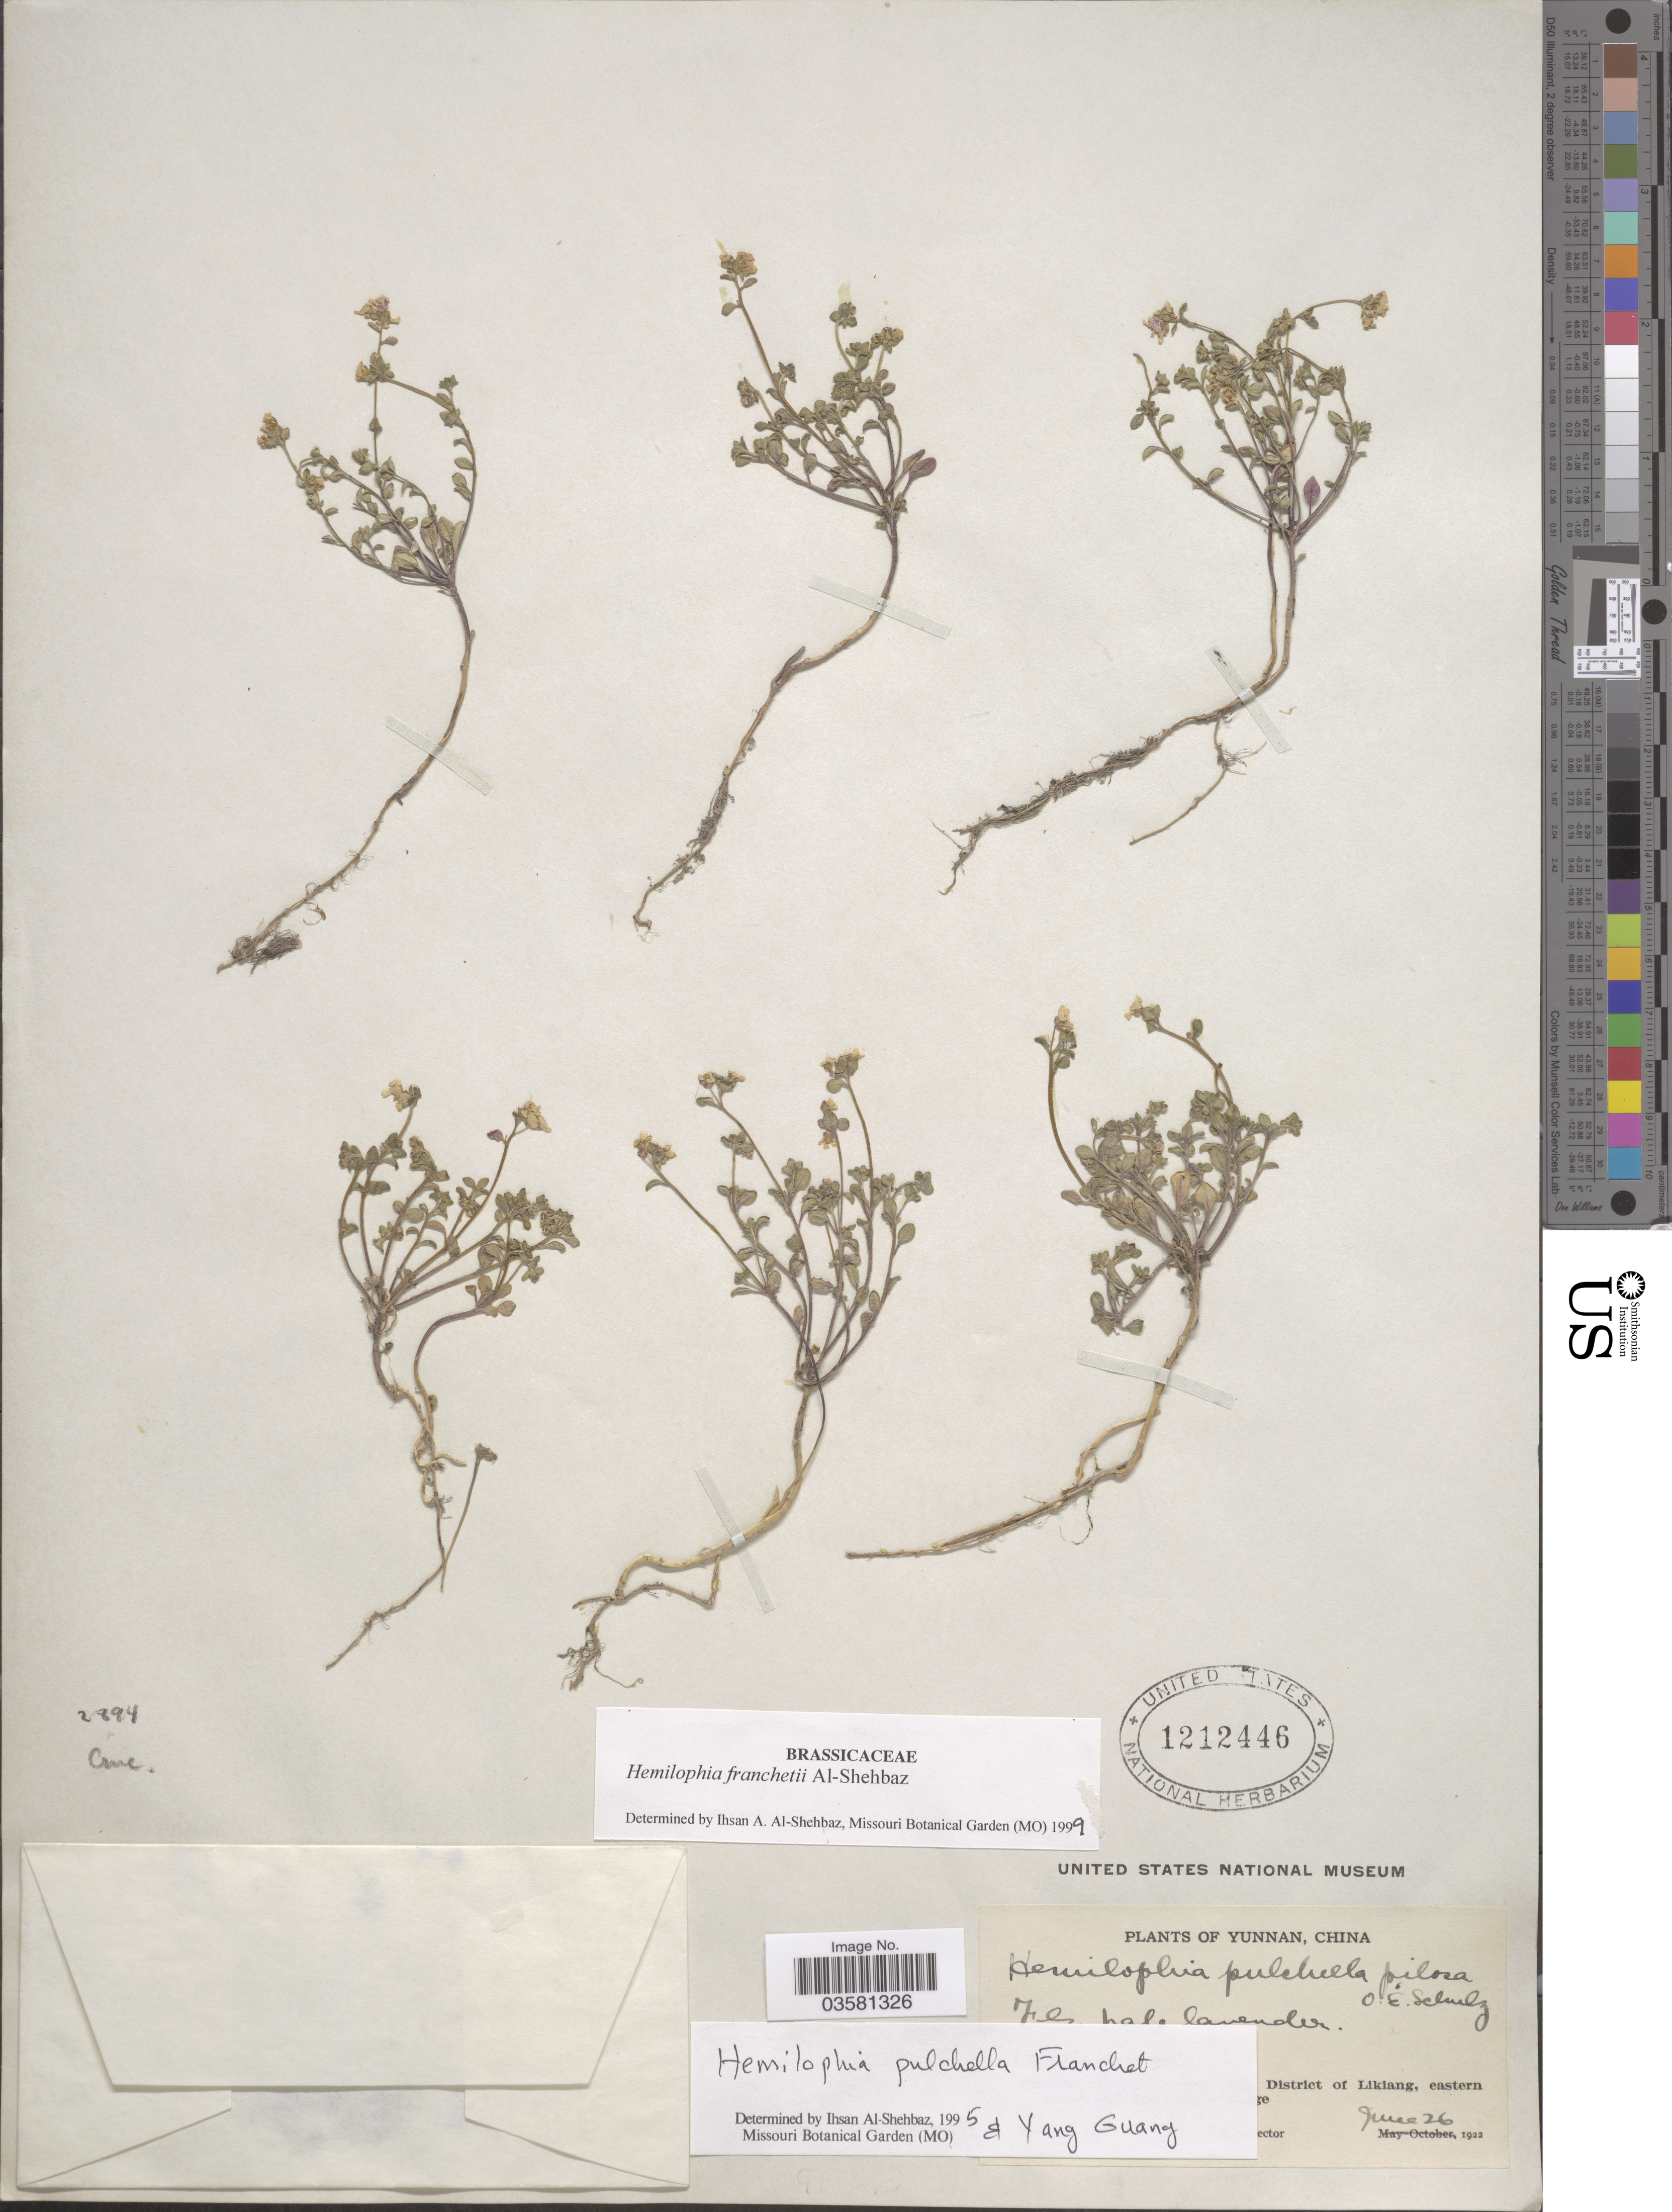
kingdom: Plantae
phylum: Tracheophyta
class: Magnoliopsida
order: Brassicales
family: Brassicaceae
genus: Hemilophia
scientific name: Hemilophia franchetii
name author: Al-Shehbaz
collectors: J. F. Rock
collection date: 1922-06-26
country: China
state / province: Yunnan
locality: Yangtze watershed, Prefectural District of Likiang, eastern slopes of Likiang Snow Range.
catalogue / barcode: US 1212446